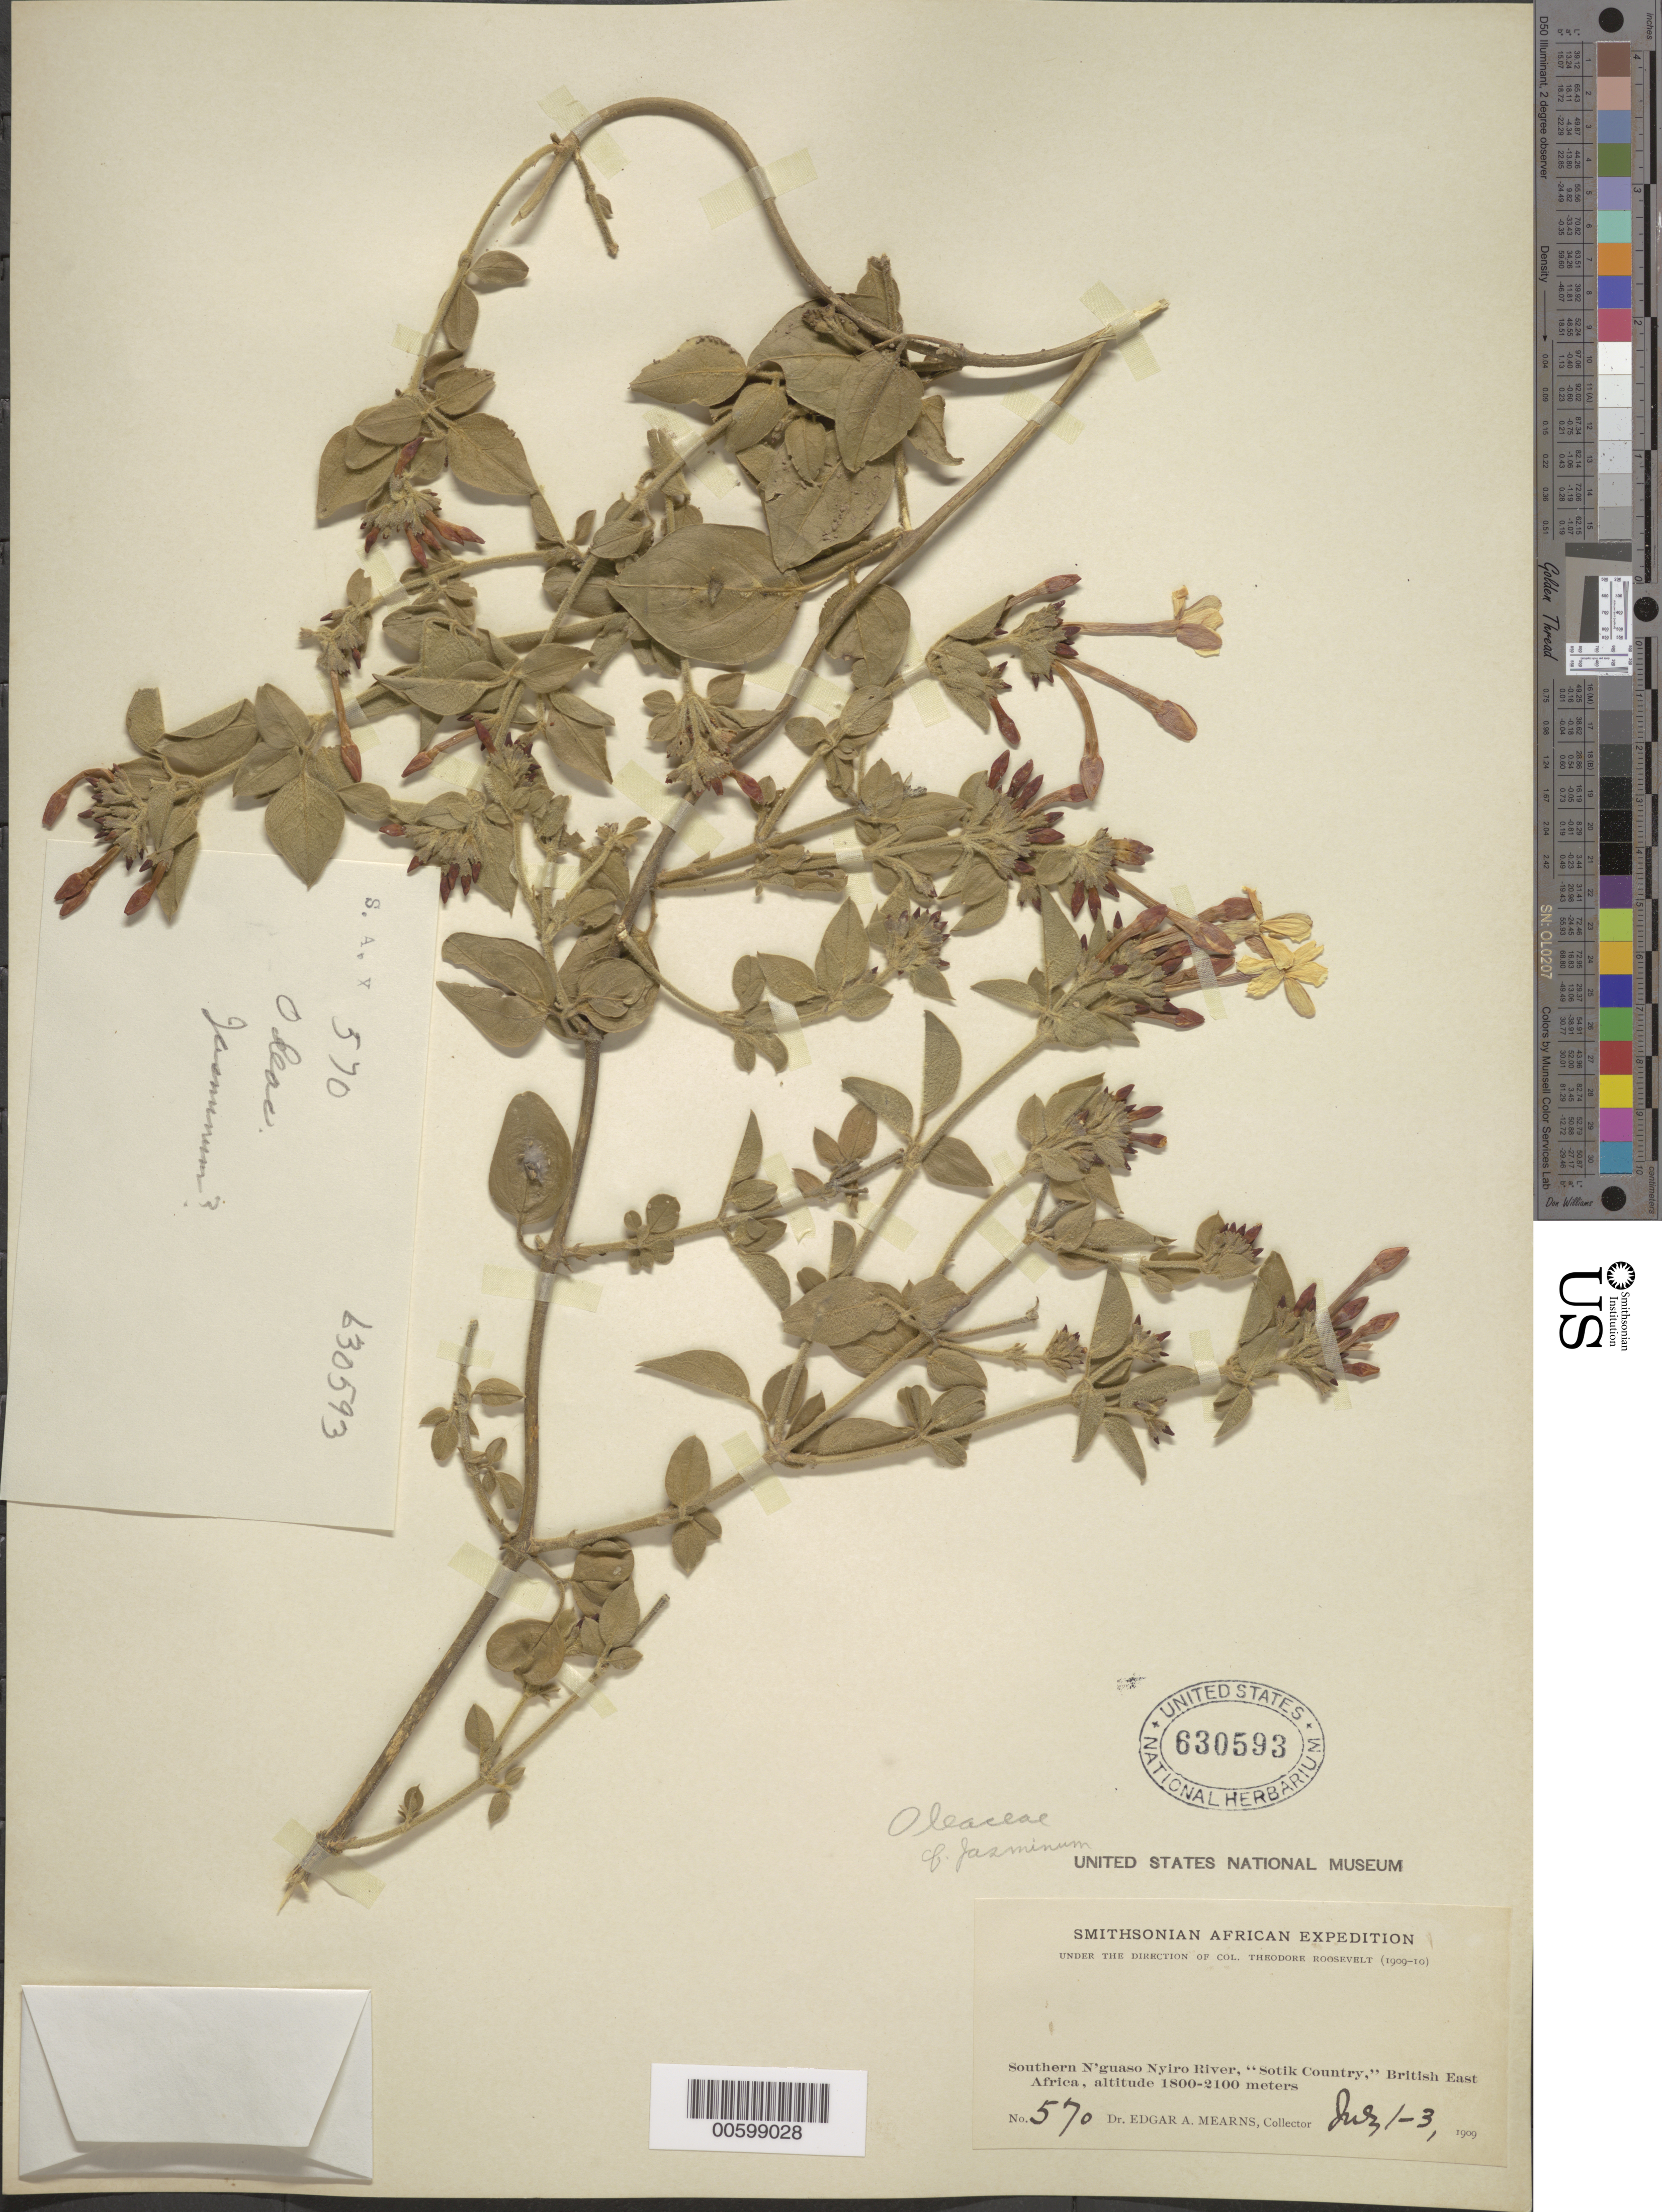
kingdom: Plantae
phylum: Tracheophyta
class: Magnoliopsida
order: Lamiales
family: Oleaceae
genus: Jasminum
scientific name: Jasminum sp.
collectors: E. A. Mearns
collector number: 570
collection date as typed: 01 Jul 1909 to 03 Jul 1909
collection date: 1909-07-01/1909-07-03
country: Kenya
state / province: Bomet / Narok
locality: Southern N'guaso Nyiro river, " Sotik country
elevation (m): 1800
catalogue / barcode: US 630593